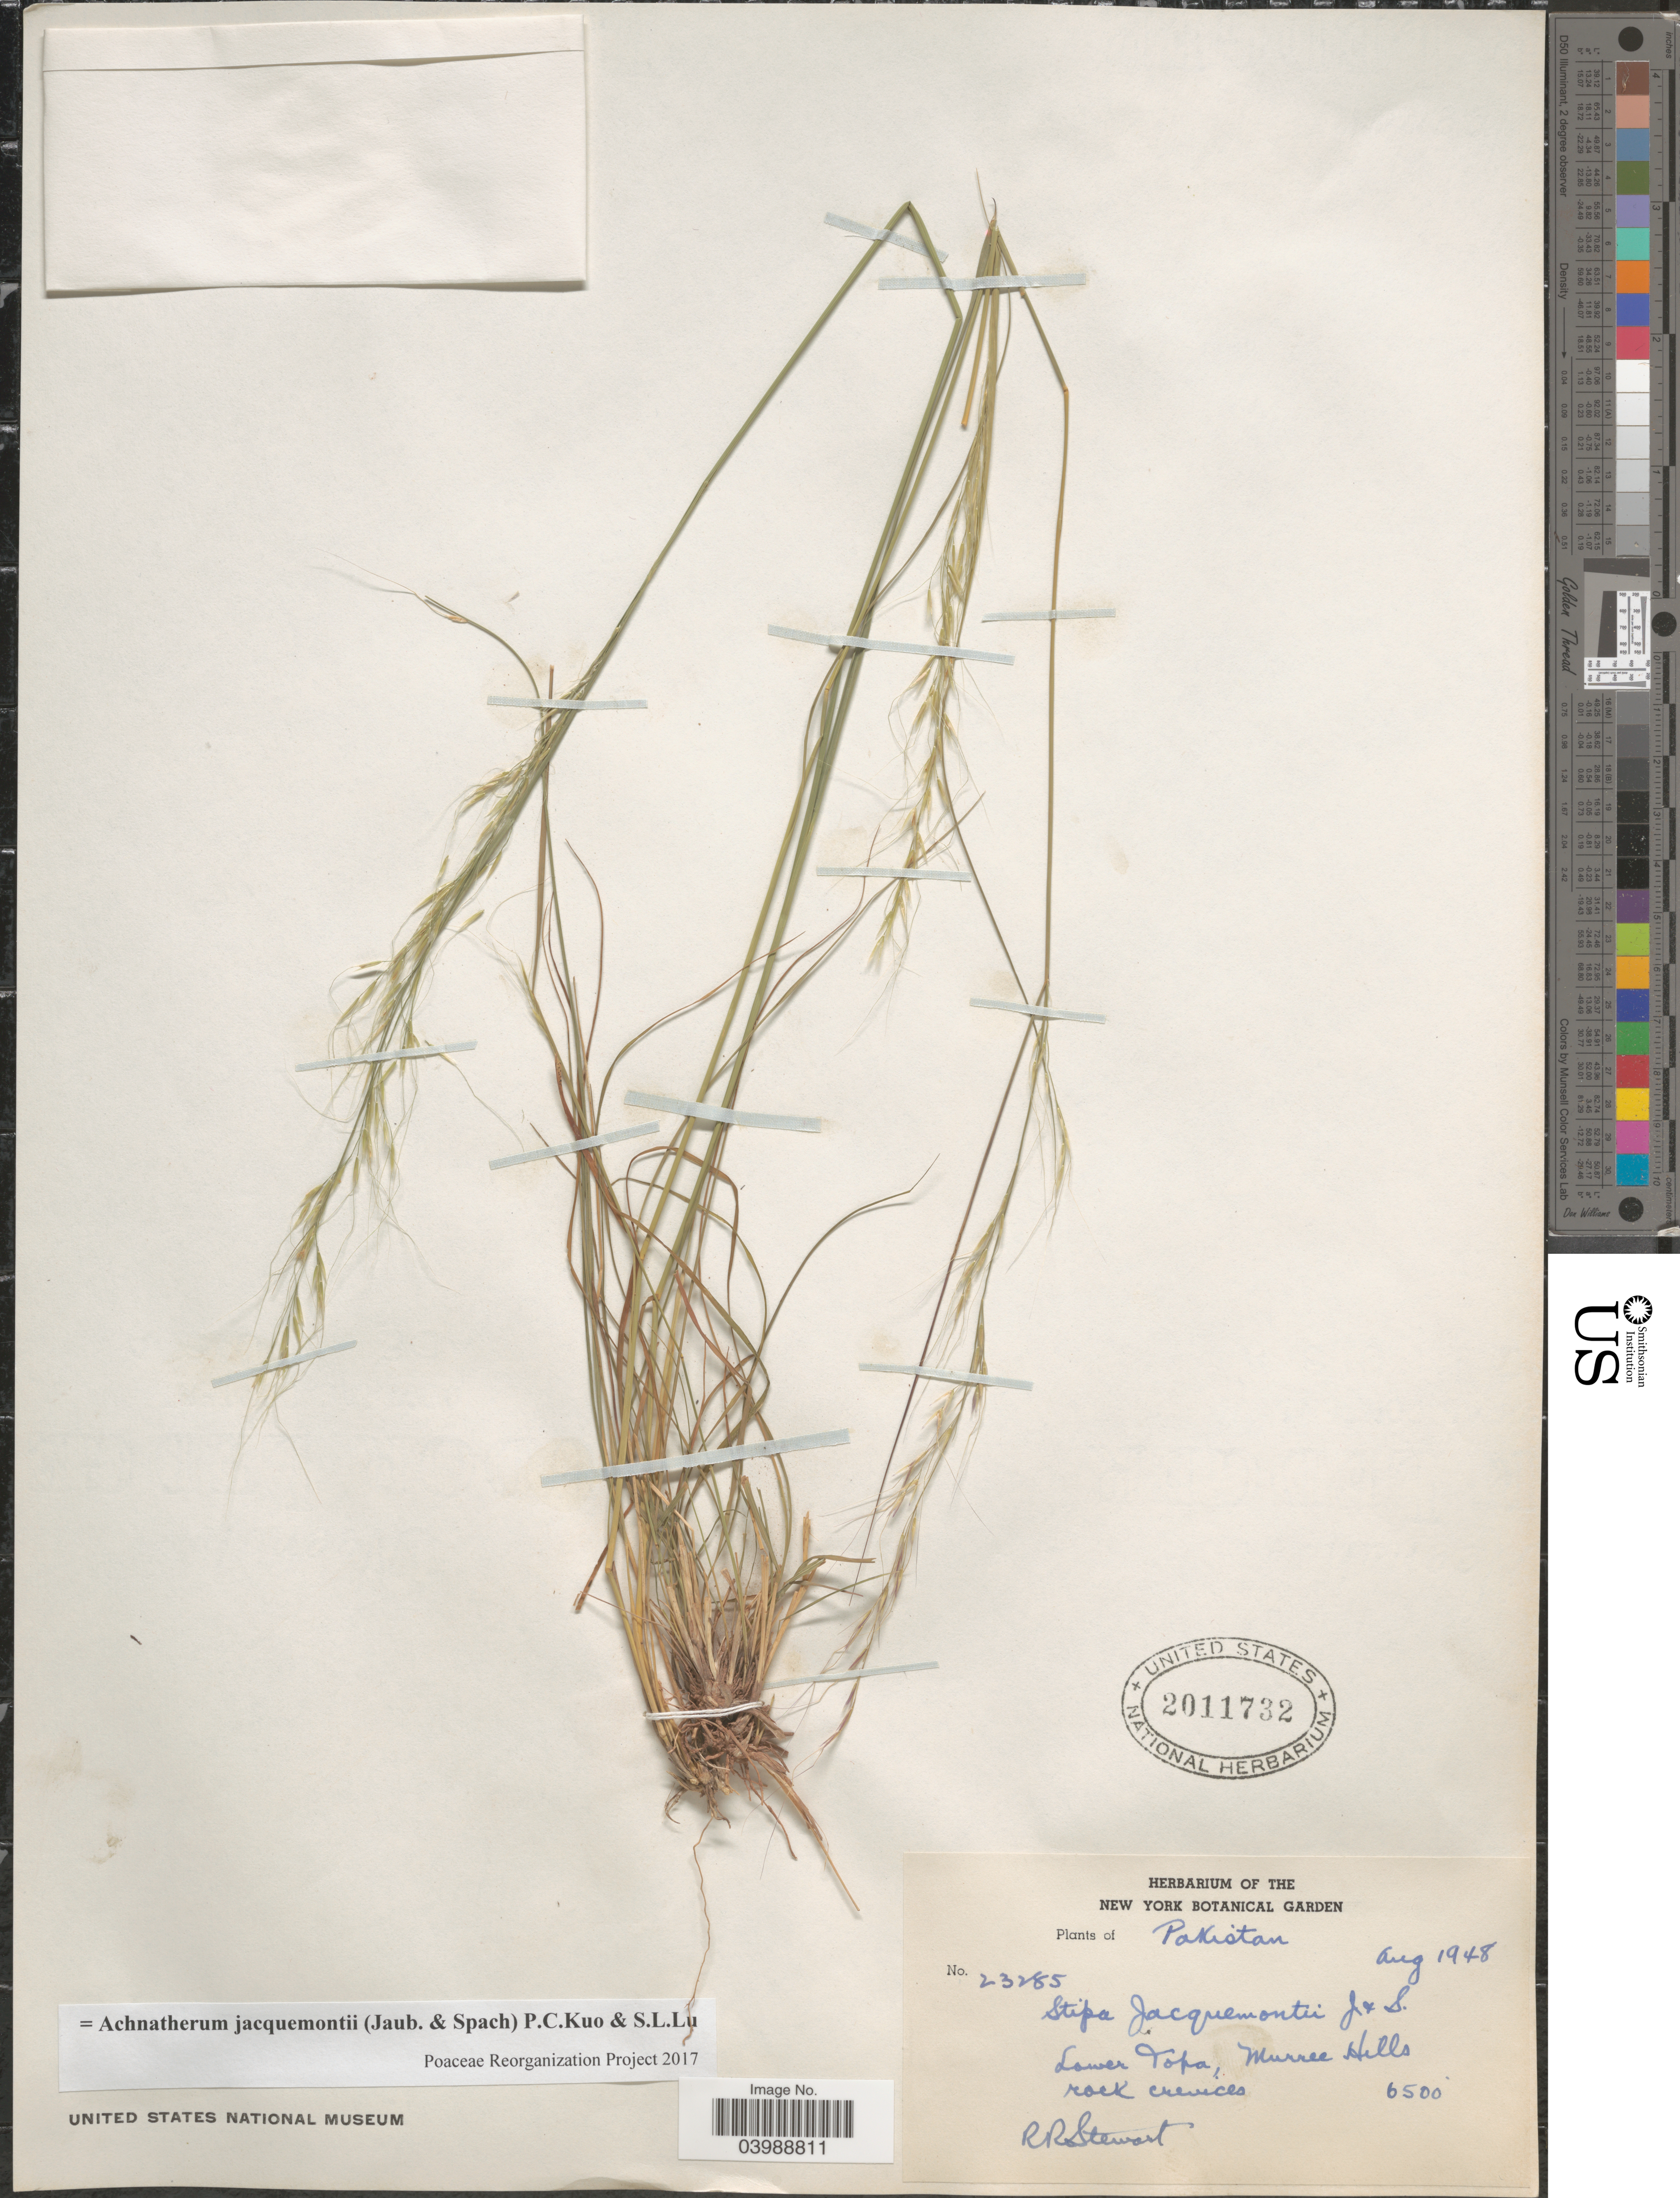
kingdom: Plantae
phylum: Tracheophyta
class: Liliopsida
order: Poales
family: Poaceae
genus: Achnatherum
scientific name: Achnatherum jacquemontii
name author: (Jaub.) P.C. Kuo & S.L. Lu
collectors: R. Stewart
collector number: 23285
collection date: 1948-08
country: Pakistan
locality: Lower Topa, Murree Hills.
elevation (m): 1981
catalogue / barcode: US 2011732